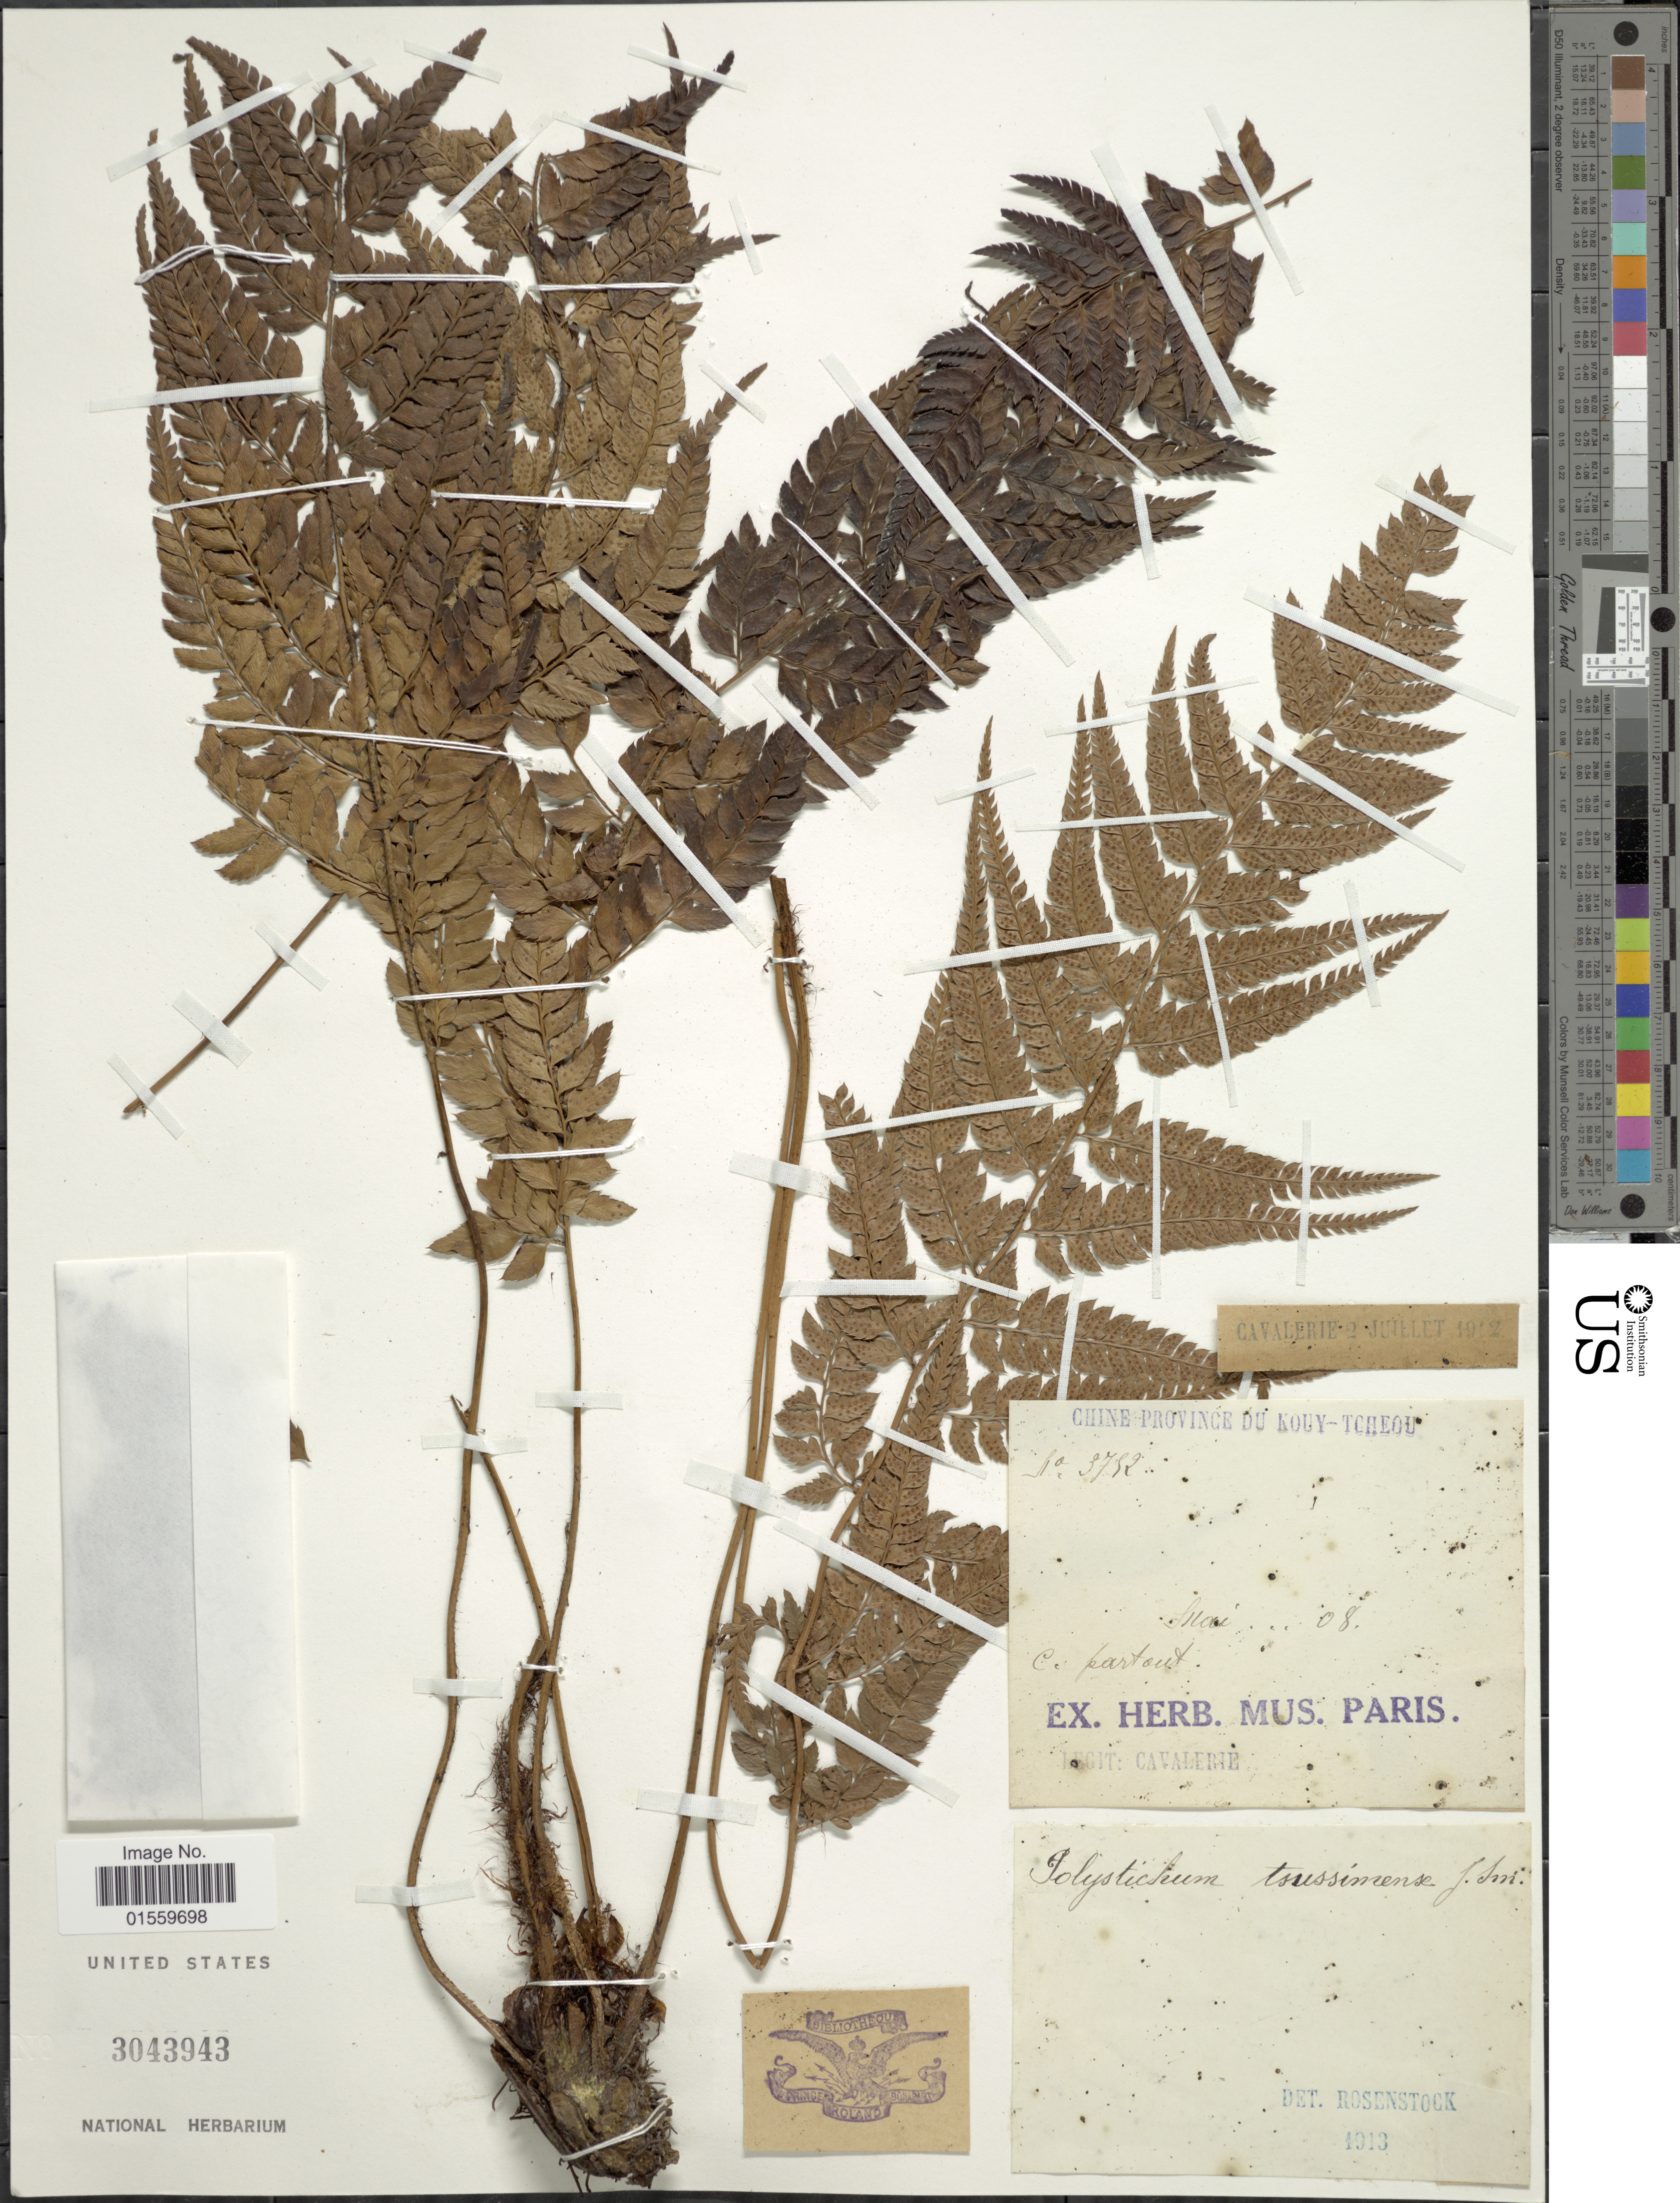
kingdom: Plantae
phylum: Tracheophyta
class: Polypodiopsida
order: Polypodiales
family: Dryopteridaceae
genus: Polystichum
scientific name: Polystichum tsus-simense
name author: (Hook.) J. Sm.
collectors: -. Cavalerie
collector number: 3782*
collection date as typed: Transcribed d/m/y: /5/8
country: China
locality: Chine Province Du Kouy-Tcheou.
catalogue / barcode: US 3043943